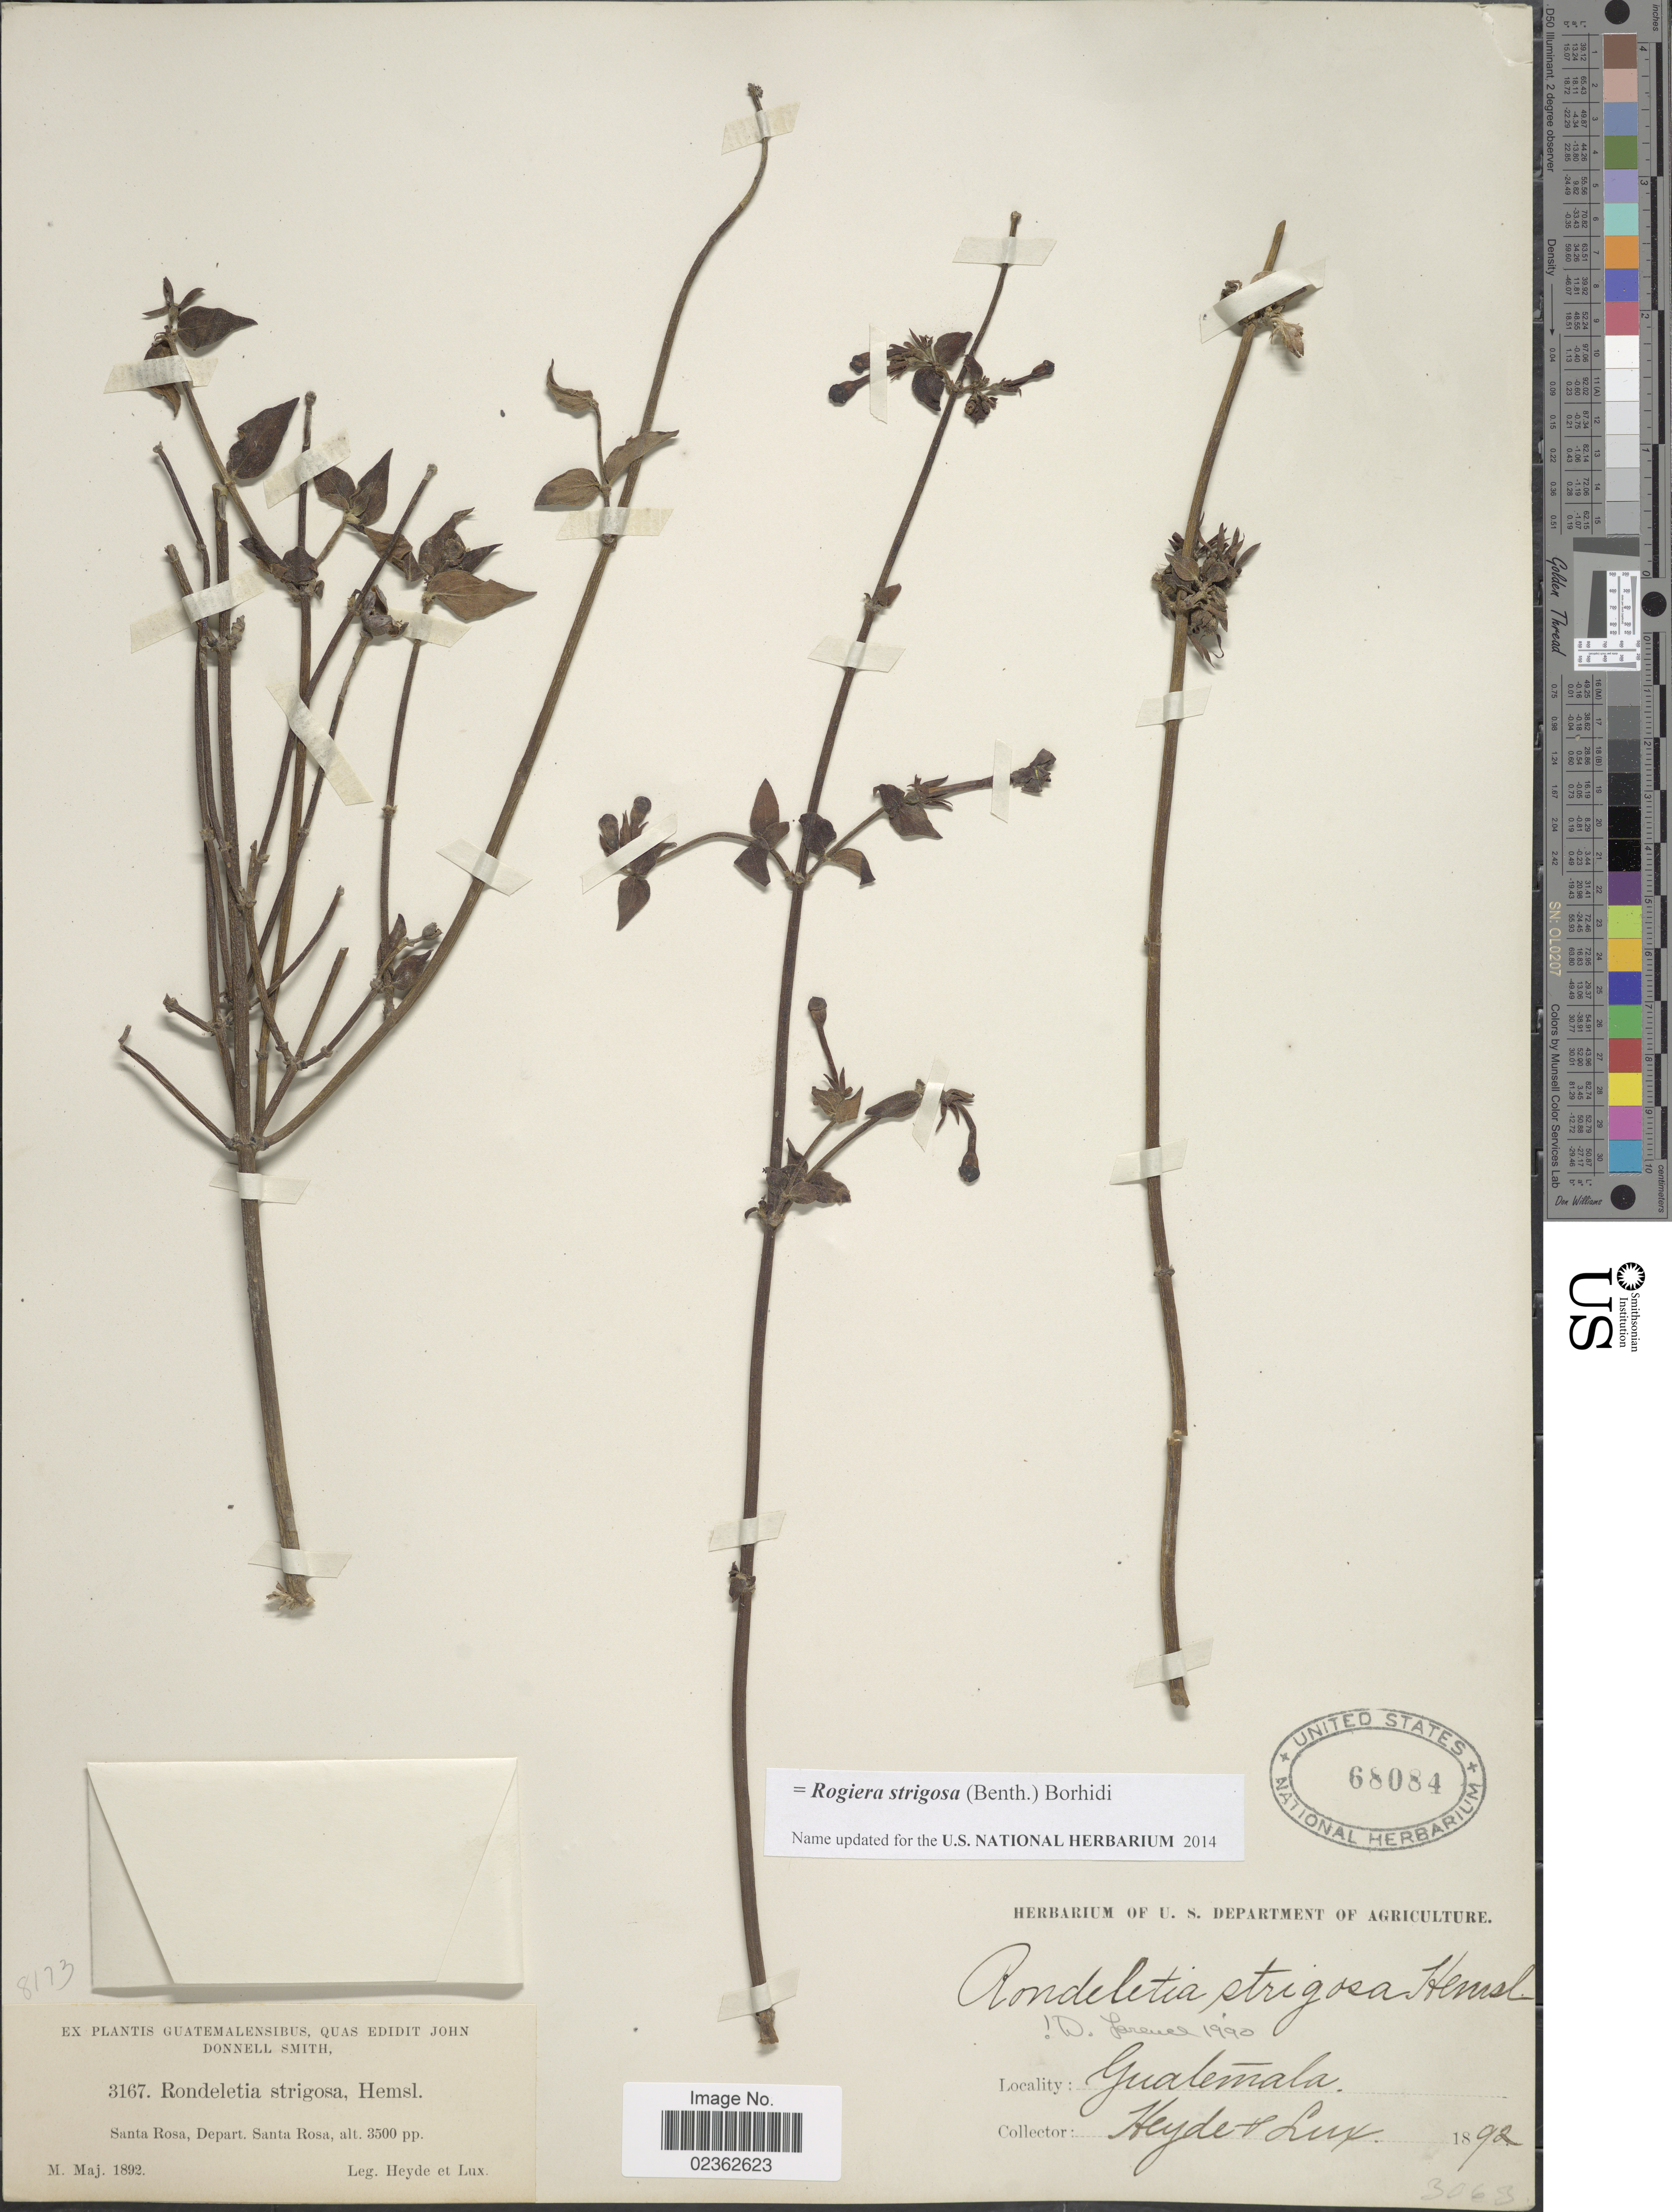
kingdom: Plantae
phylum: Tracheophyta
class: Magnoliopsida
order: Gentianales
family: Rubiaceae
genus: Rogiera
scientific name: Rogiera strigosa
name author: (Benth.) Borhidi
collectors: Heyde & Lux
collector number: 3167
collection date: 1892-05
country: Guatemala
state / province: Santa Rosa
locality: Santa Rosa.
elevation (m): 1067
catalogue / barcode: US 68084